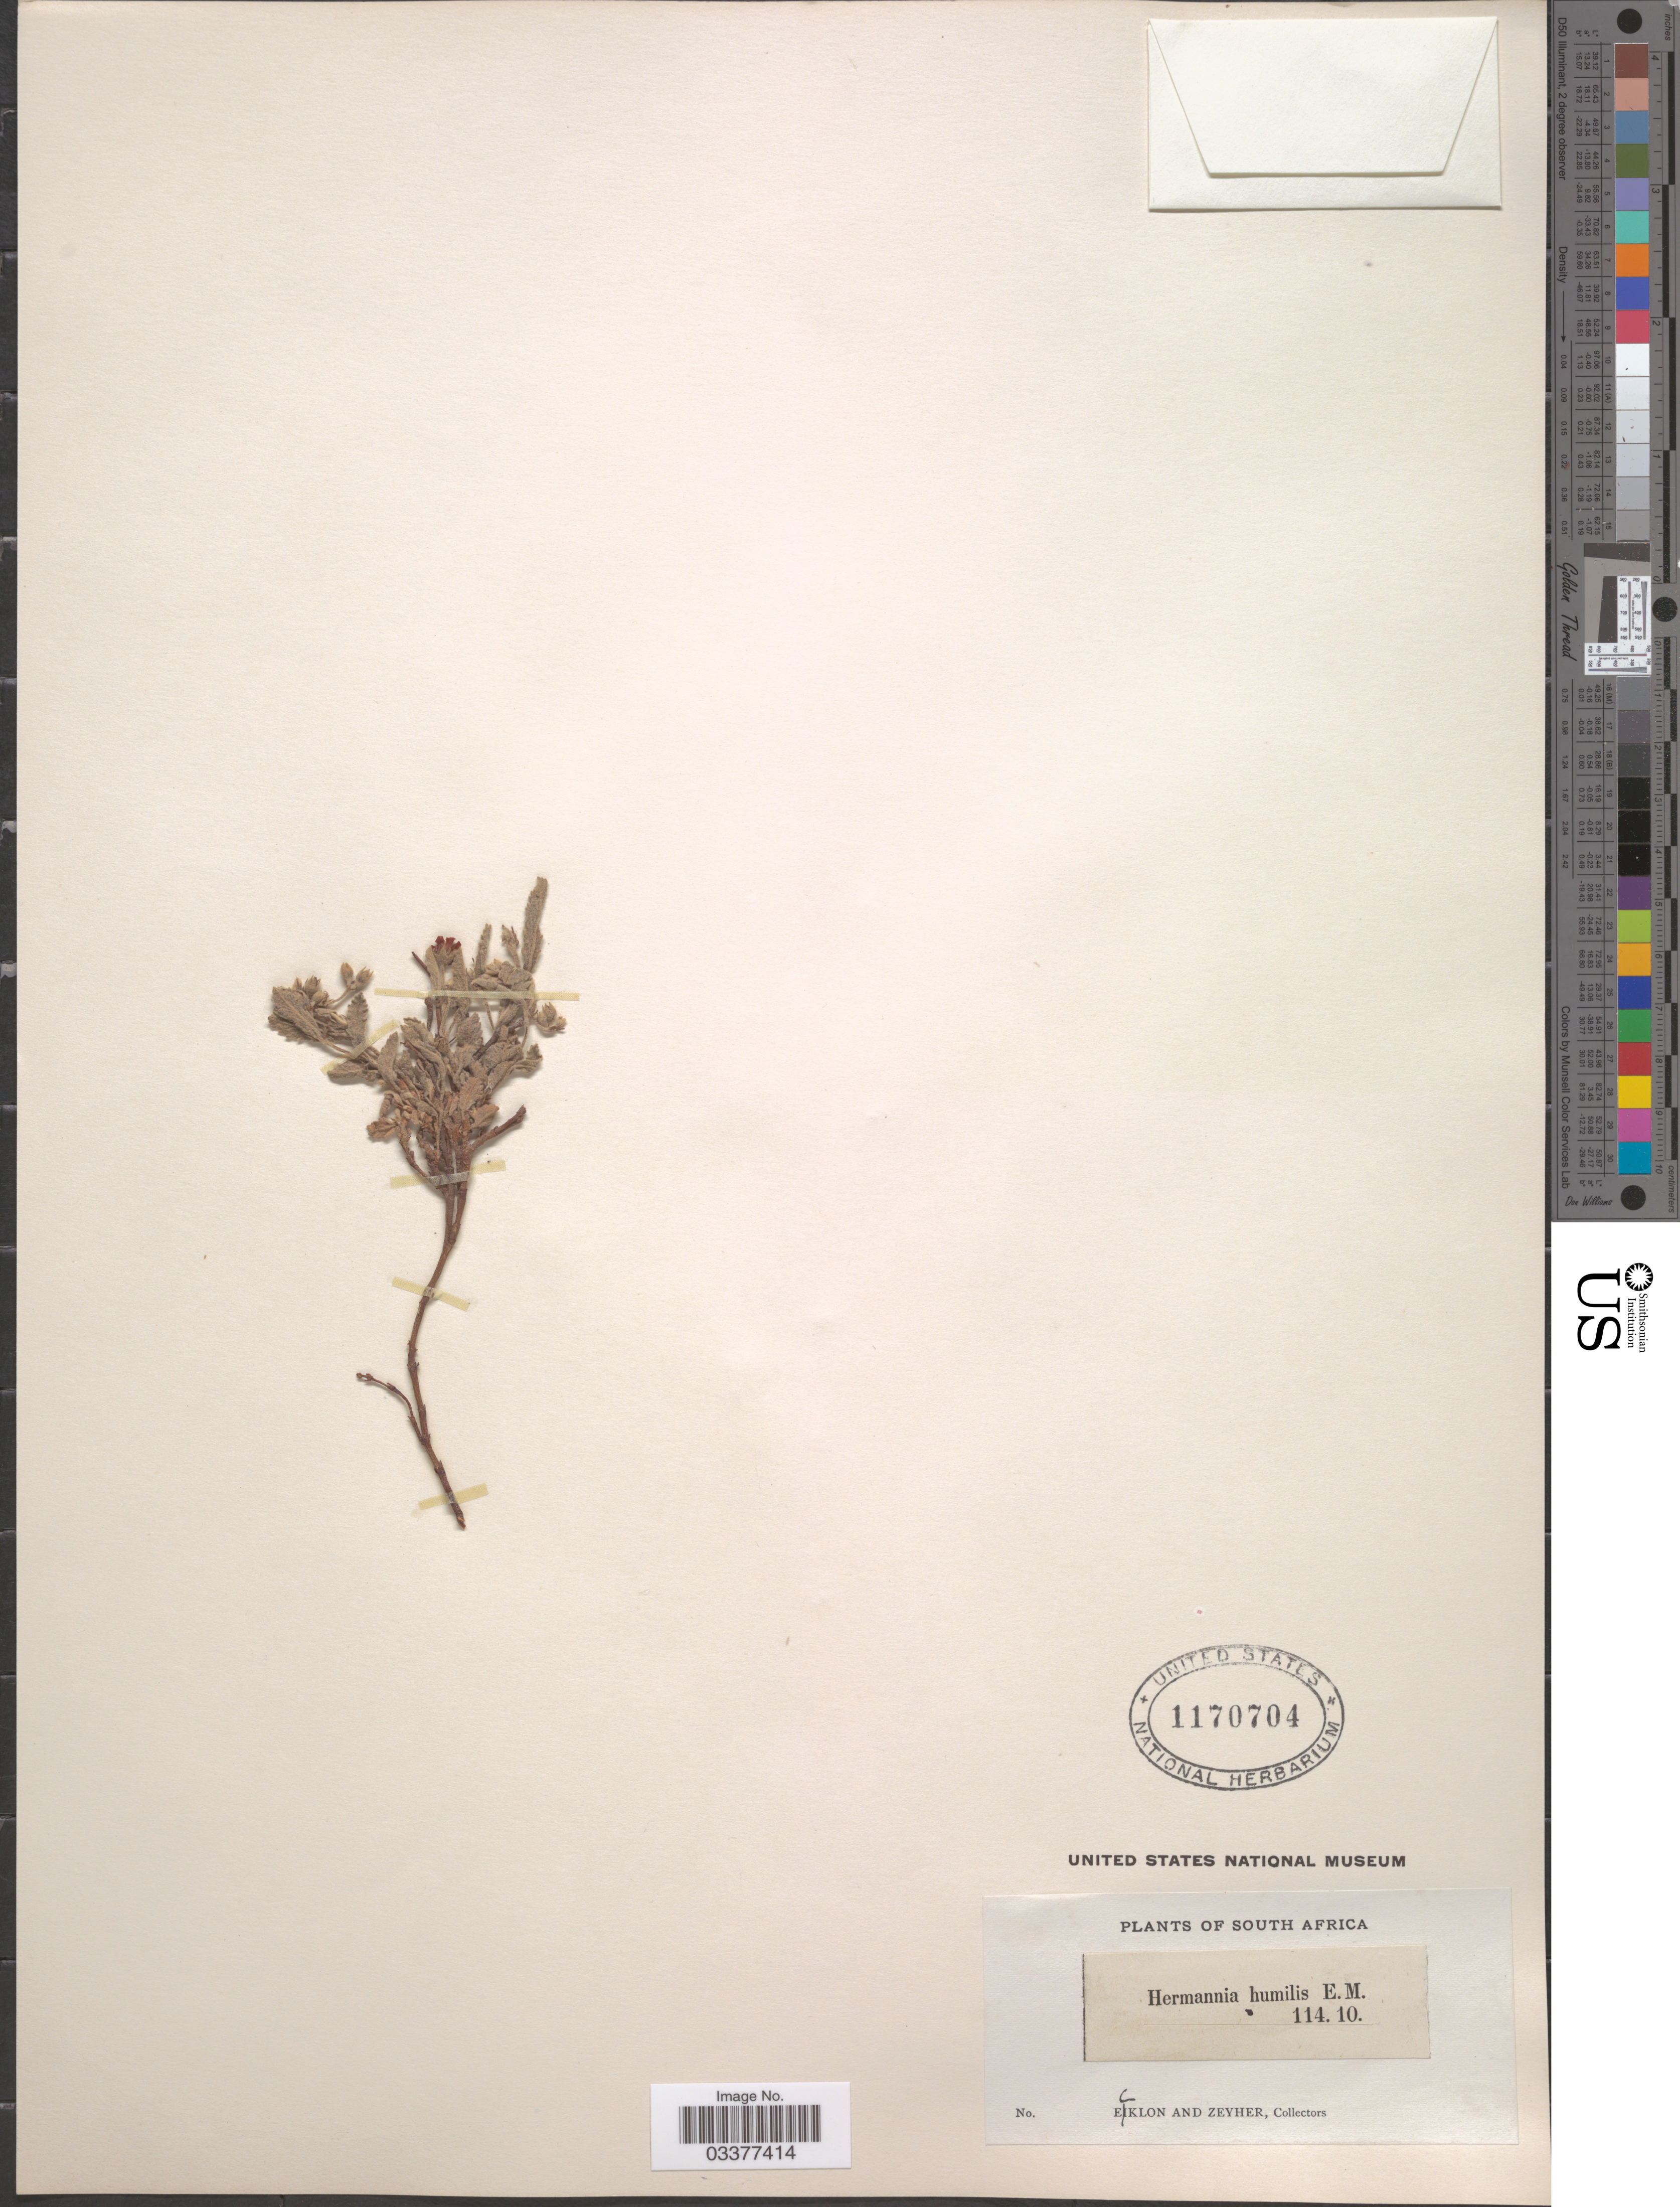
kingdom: Plantae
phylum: Tracheophyta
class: Magnoliopsida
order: Malvales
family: Malvaceae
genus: Hermannia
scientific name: Hermannia humilis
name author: Thunb.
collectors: -. Ecklon & -. Zeyher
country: South Africa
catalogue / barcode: US 1170704